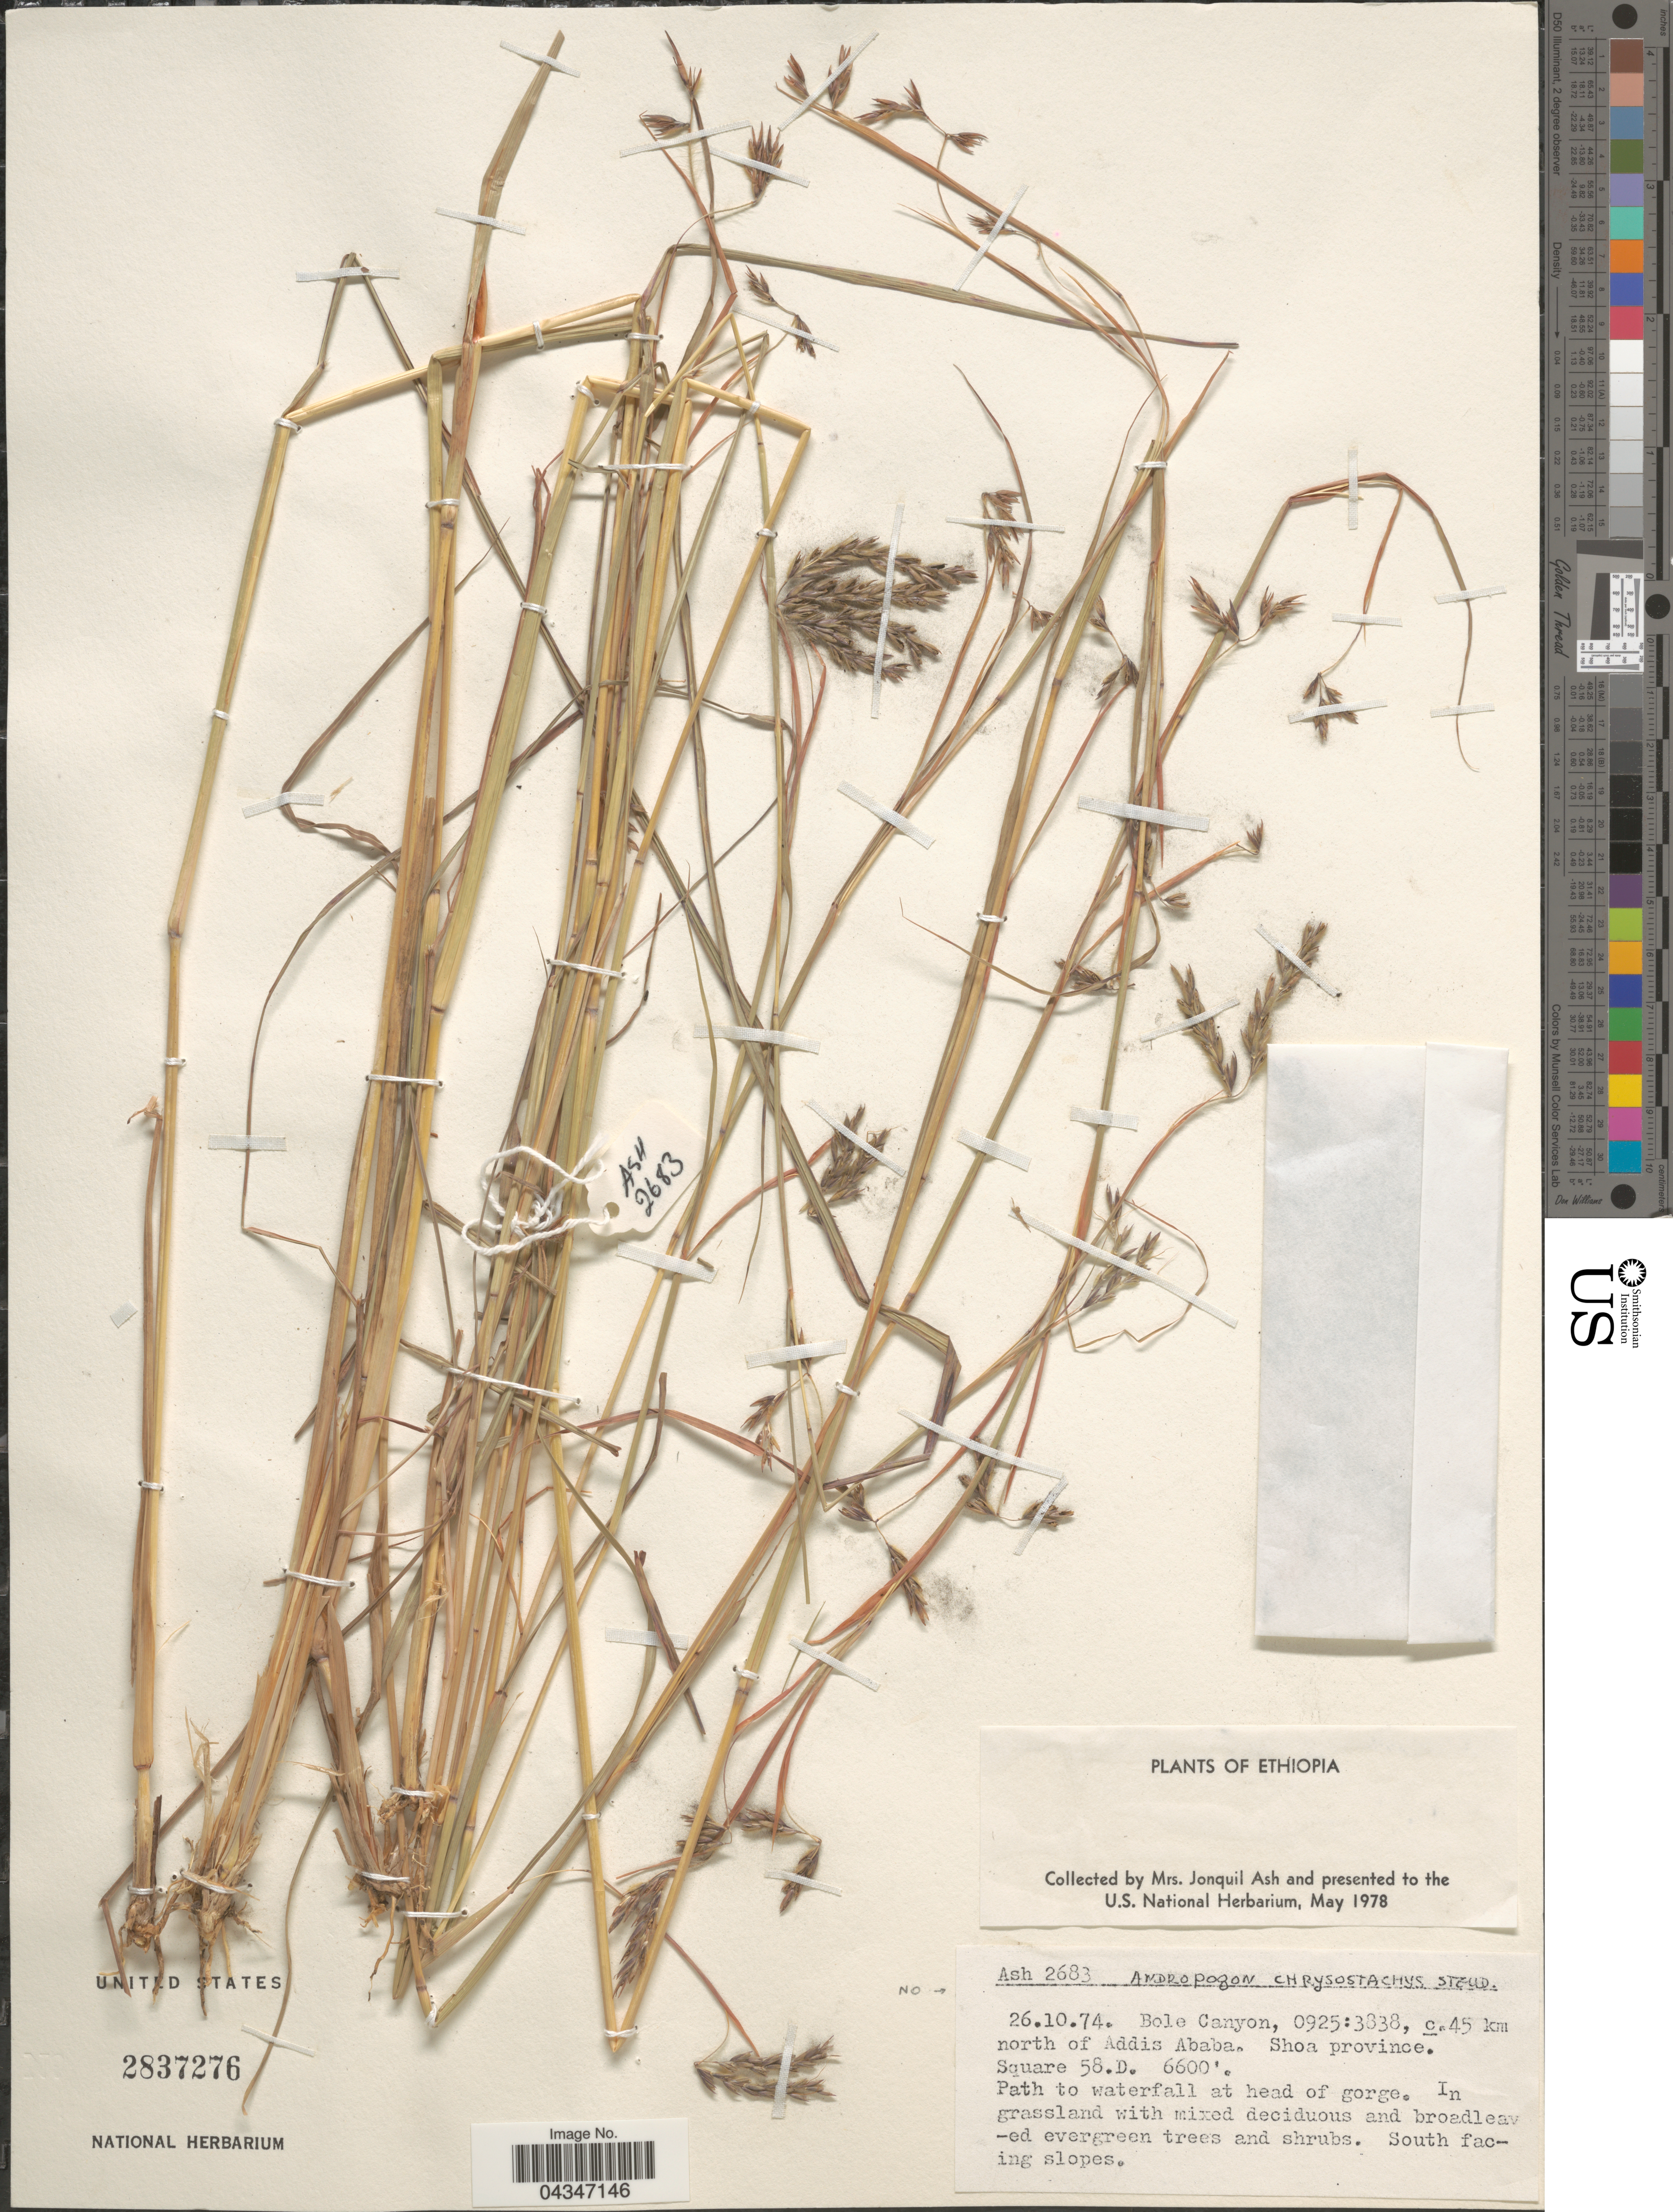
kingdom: Plantae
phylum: Tracheophyta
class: Liliopsida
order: Poales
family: Poaceae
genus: Andropogon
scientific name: Andropogon chrysostachyus x A. curvifolius Clayton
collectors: J. Ash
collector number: Ash2683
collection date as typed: Transcribed d/m/y: 26/10/74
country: Ethiopia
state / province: Addis Ababa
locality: Bole Canyon. C. 45 km north of Addis Ababa. Shoa province. Square 58.D.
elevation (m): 2012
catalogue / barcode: US 2837276